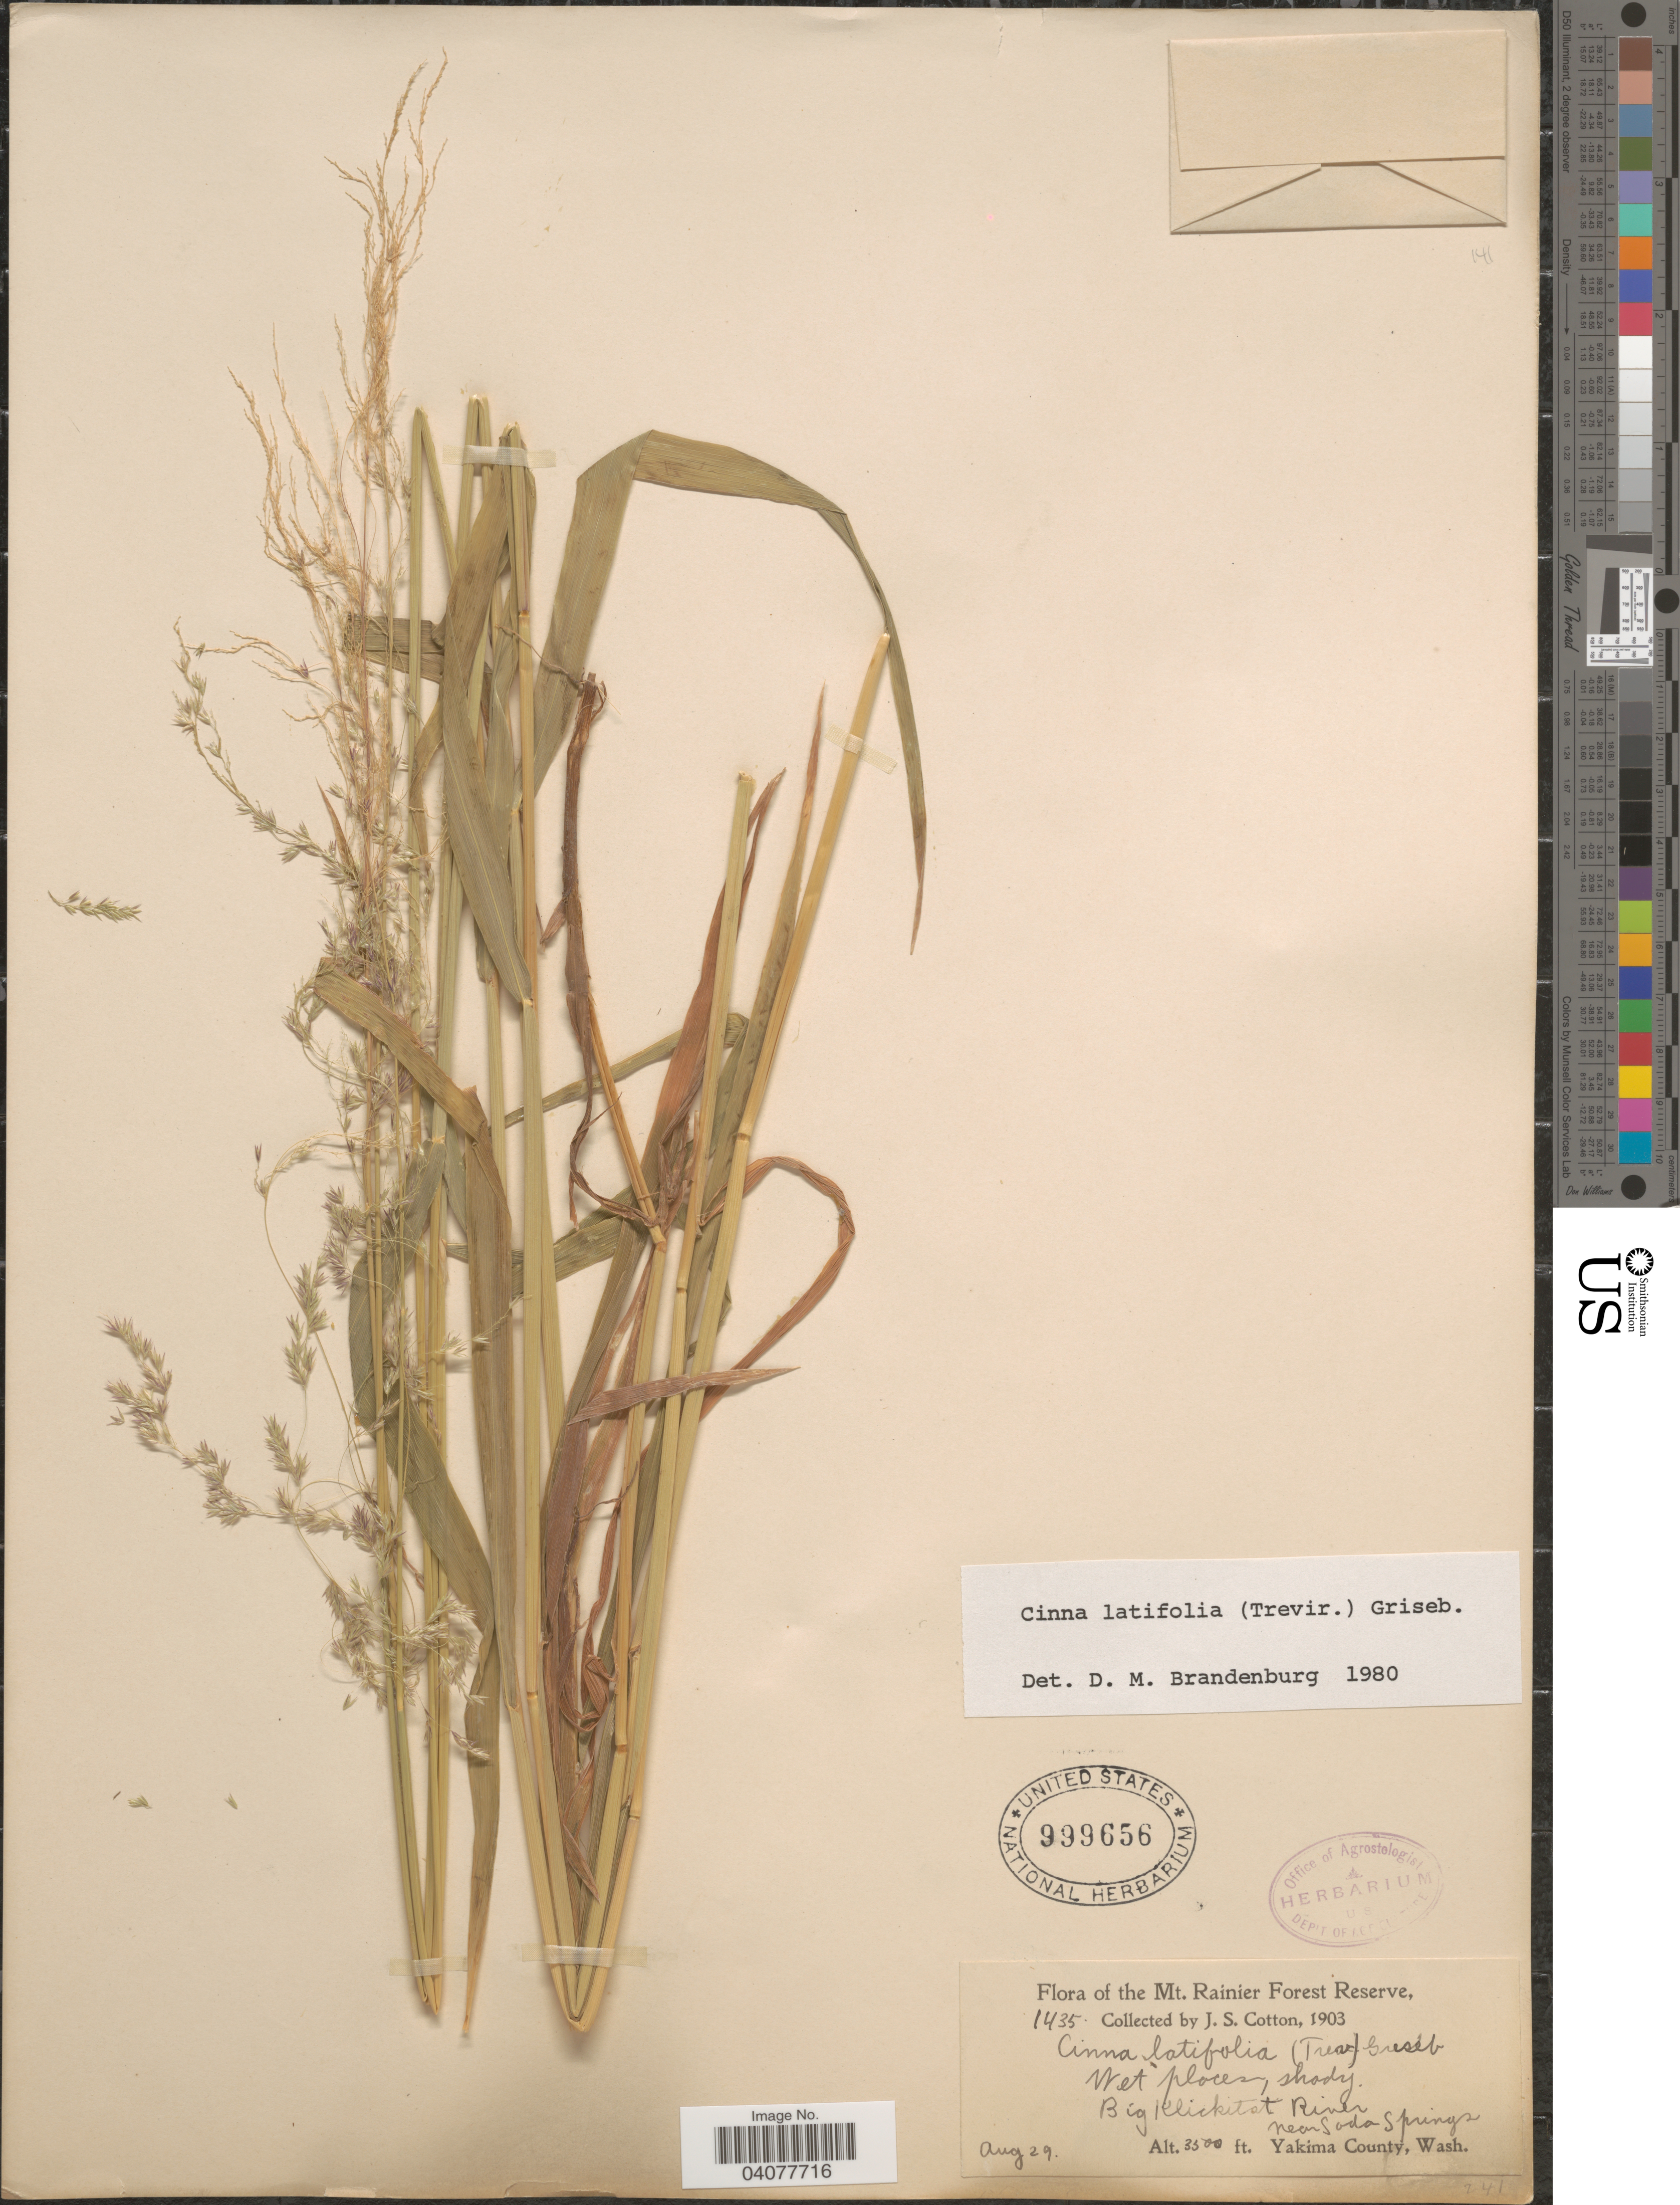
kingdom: Plantae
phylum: Tracheophyta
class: Liliopsida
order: Poales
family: Poaceae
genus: Cinna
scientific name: Cinna latifolia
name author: (Trevir. ex Goeppert) Griseb.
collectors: J. S. Cotton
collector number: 1435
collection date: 1903-08-29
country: United States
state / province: Washington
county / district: Yakima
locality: Mt. Rainier Forest Reserve. Wet places, shady. Big Klickitat River near Soda Springs. Yakima County.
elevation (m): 1067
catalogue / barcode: US 999656